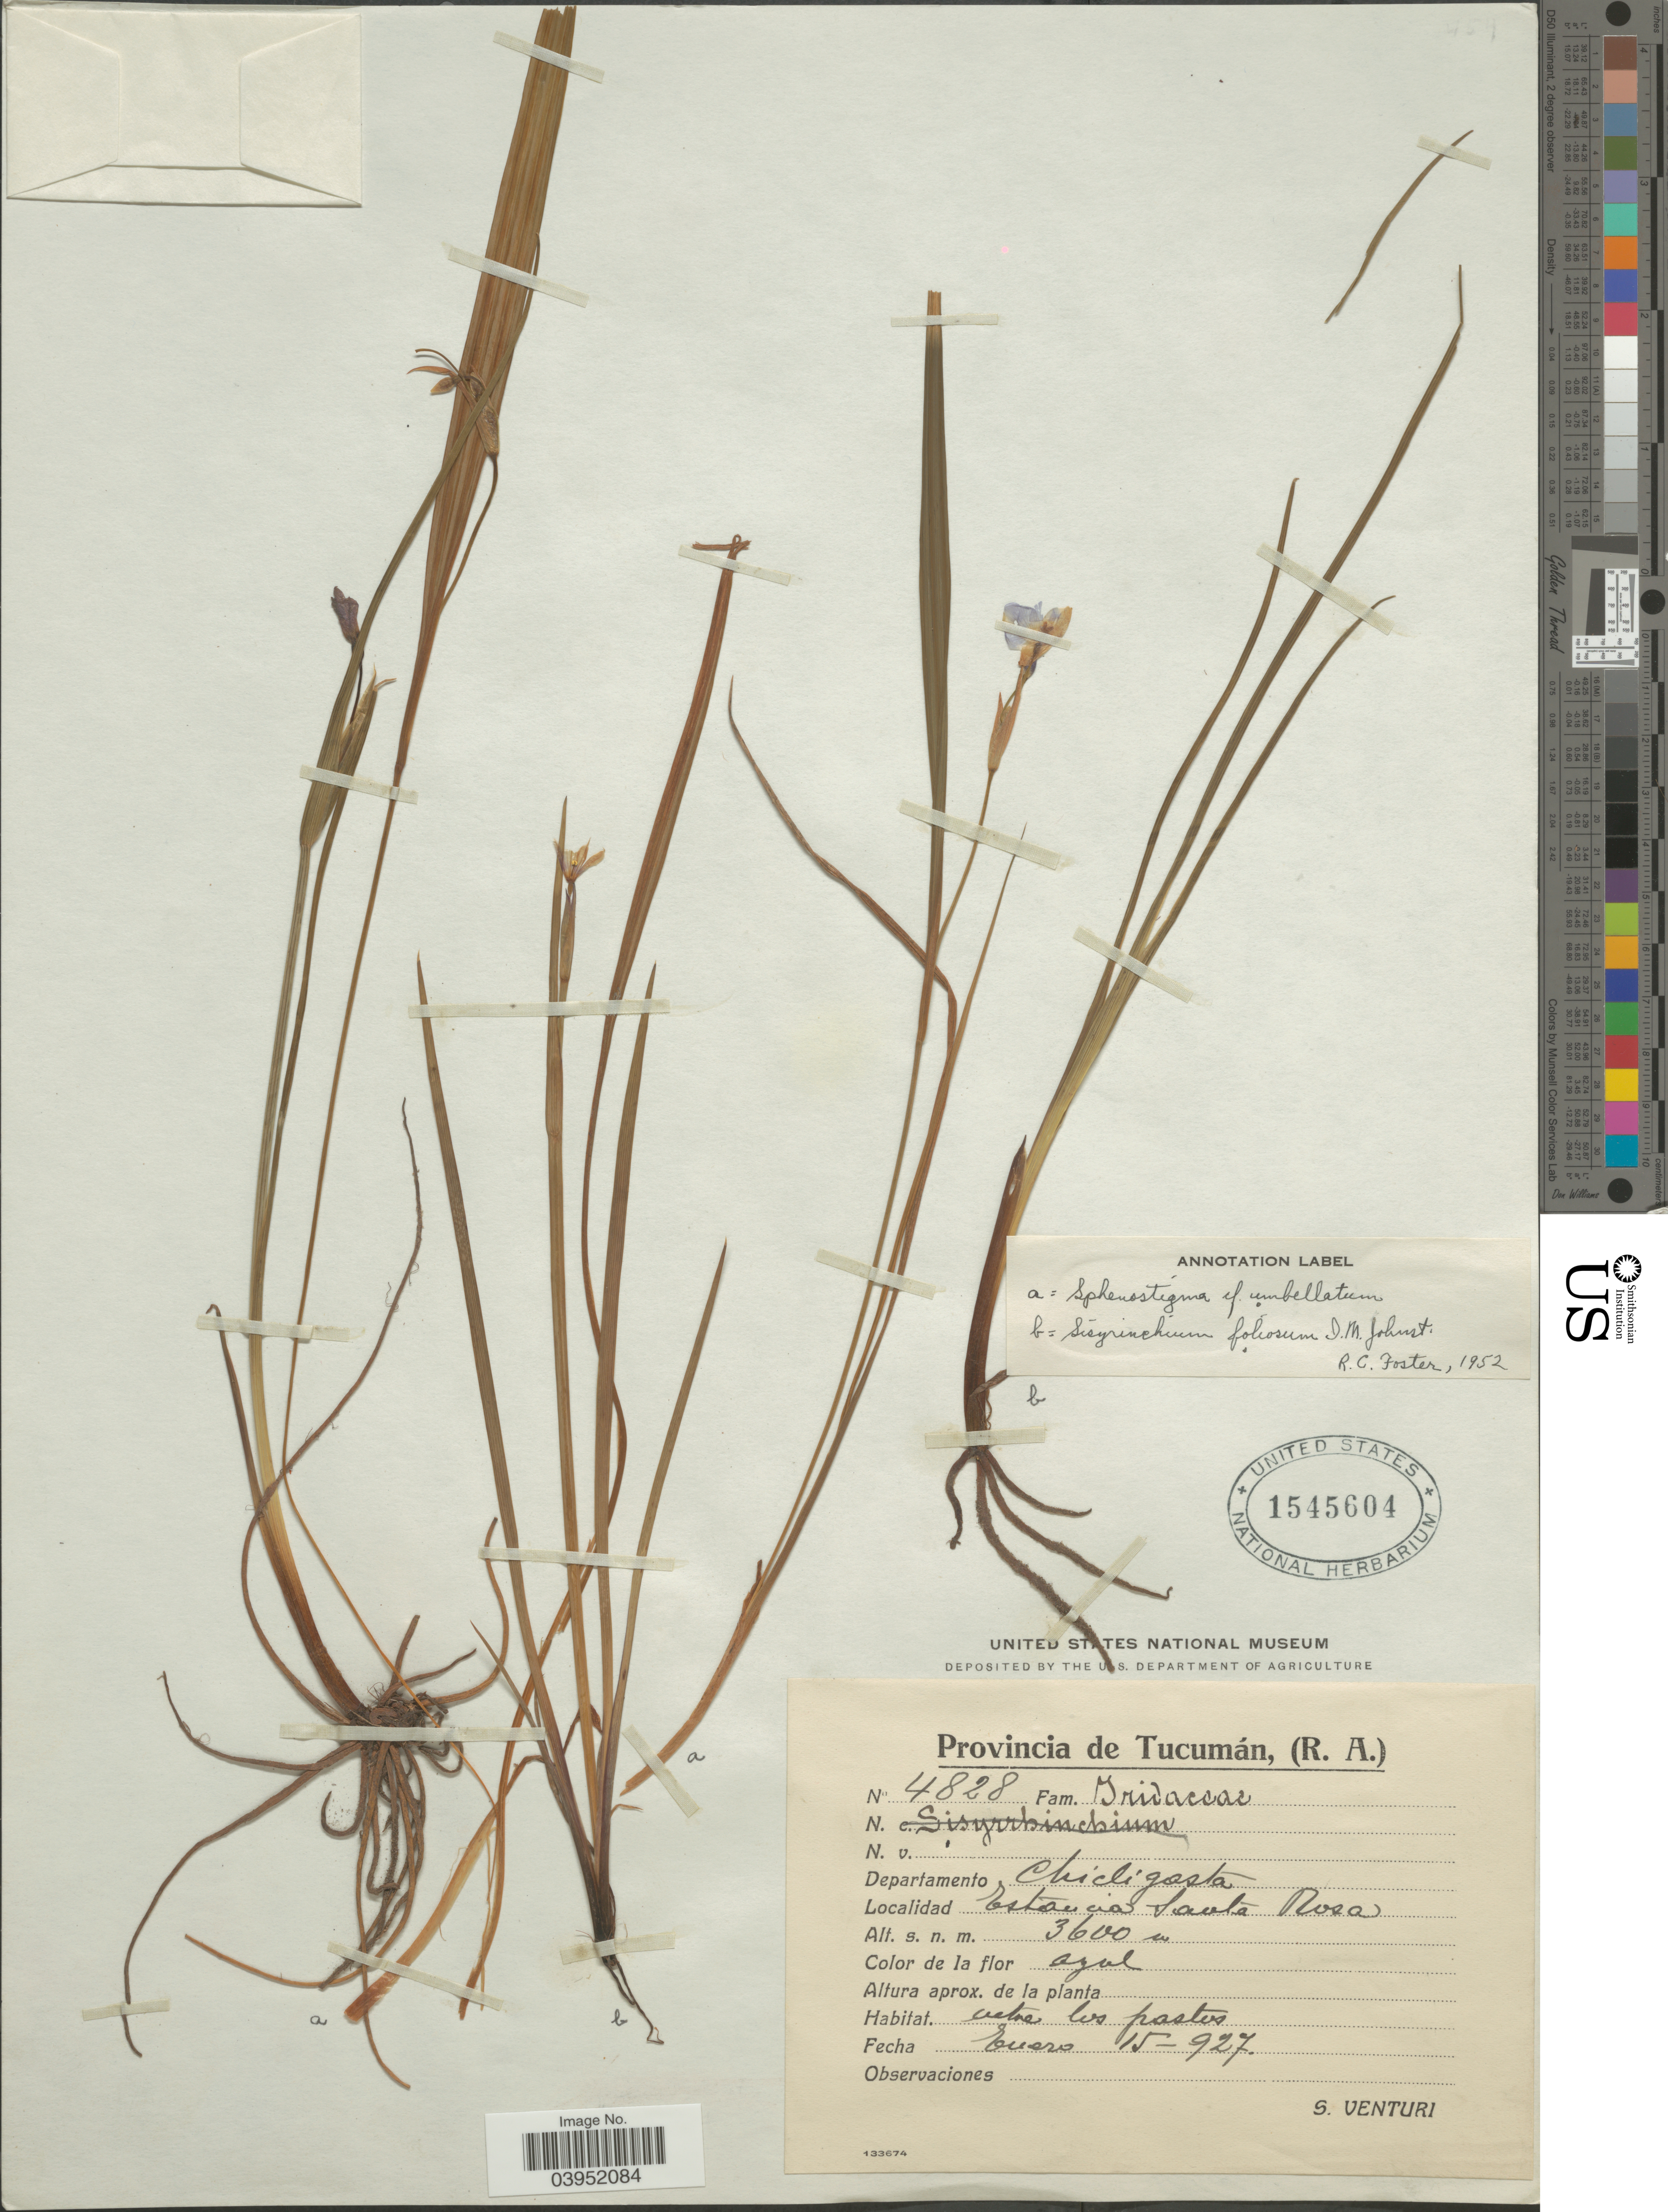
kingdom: Plantae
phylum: Tracheophyta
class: Liliopsida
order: Asparagales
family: Iridaceae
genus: Sisyrinchium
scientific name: Sisyrinchium foliosum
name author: I.M. Johnst.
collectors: S. Venturi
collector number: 4828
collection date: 1927-01-15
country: Argentina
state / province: Tucuman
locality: Departamento Chicligasta. Estancia Santa Rosa.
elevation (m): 3600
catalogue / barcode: US 1545604